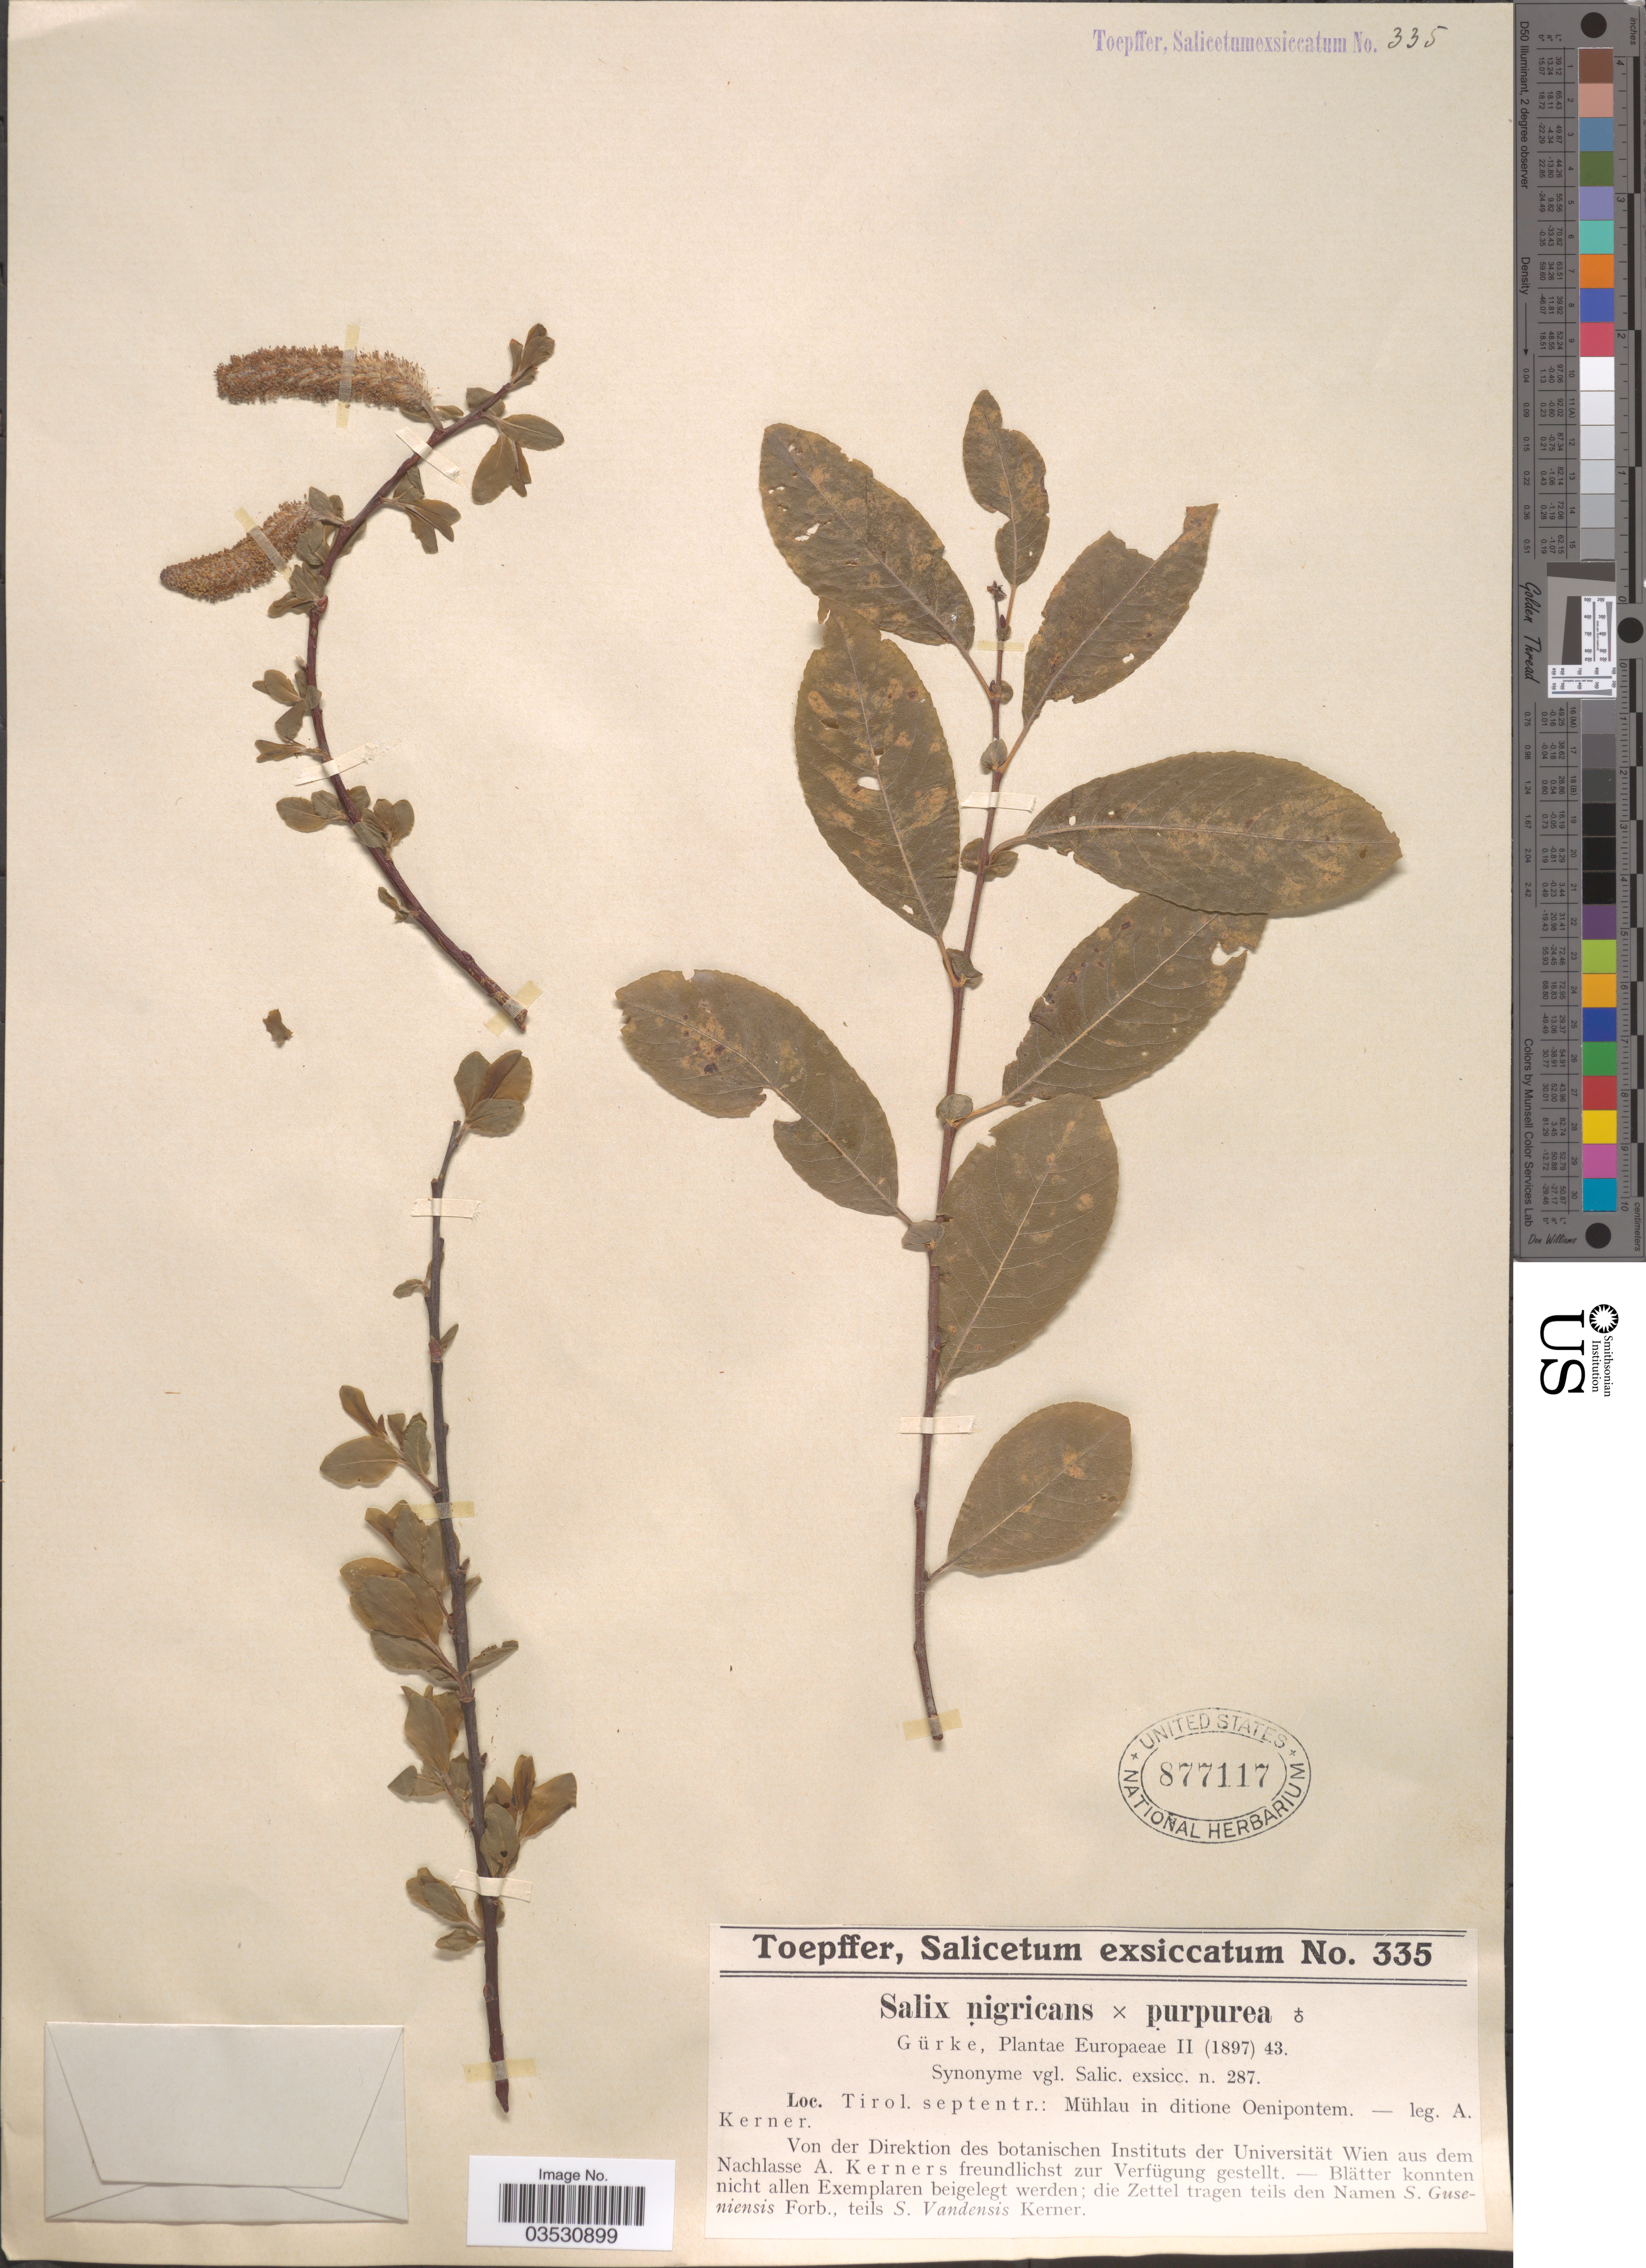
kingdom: Plantae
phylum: Tracheophyta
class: Magnoliopsida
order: Malpighiales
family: Salicaceae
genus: Salix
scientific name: Salix nigricans x S. purpurea L.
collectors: A. Kerner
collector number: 335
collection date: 1897-02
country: Austria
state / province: Tirol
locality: Tirol. septentr.: Mühlau in ditione Oenipontem.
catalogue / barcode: US 877117